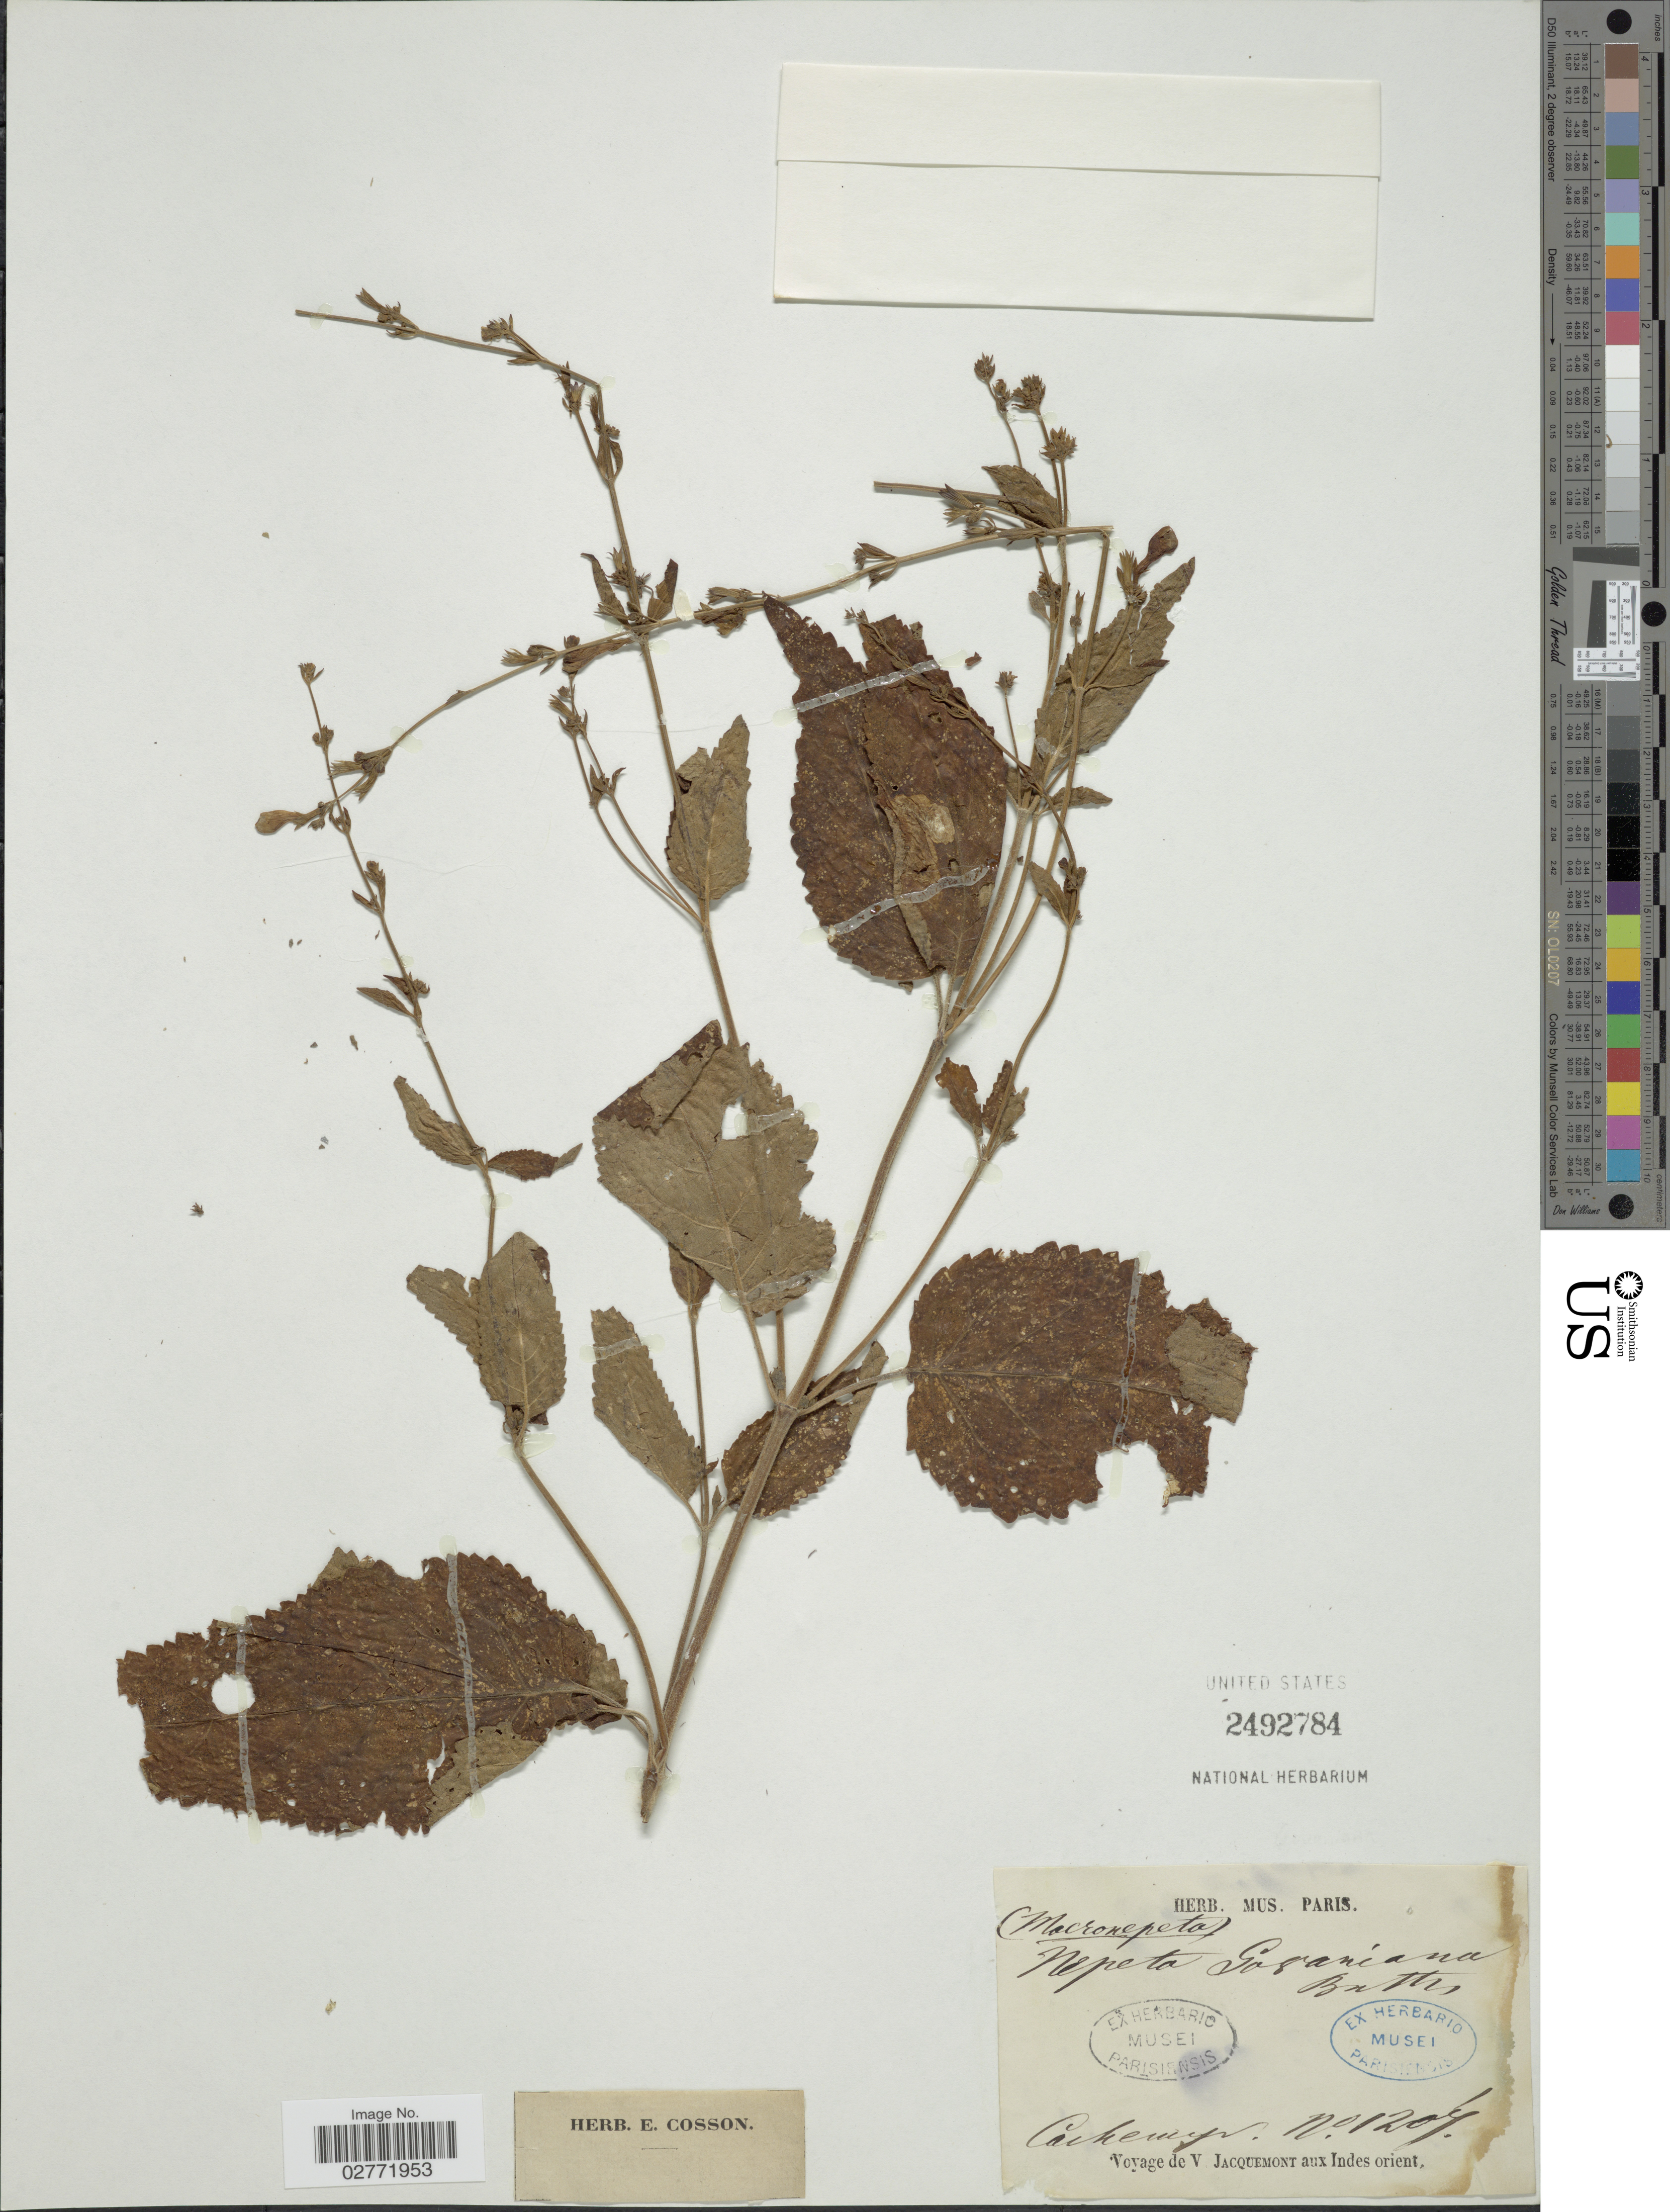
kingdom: Plantae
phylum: Tracheophyta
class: Magnoliopsida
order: Lamiales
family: Lamiaceae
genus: Nepeta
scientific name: Nepeta govaniana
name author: (Wall. ex Benth.) Benth.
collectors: V. Jacquemont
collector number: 1207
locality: Cachemyr. Indes orient.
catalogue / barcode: US 2492784